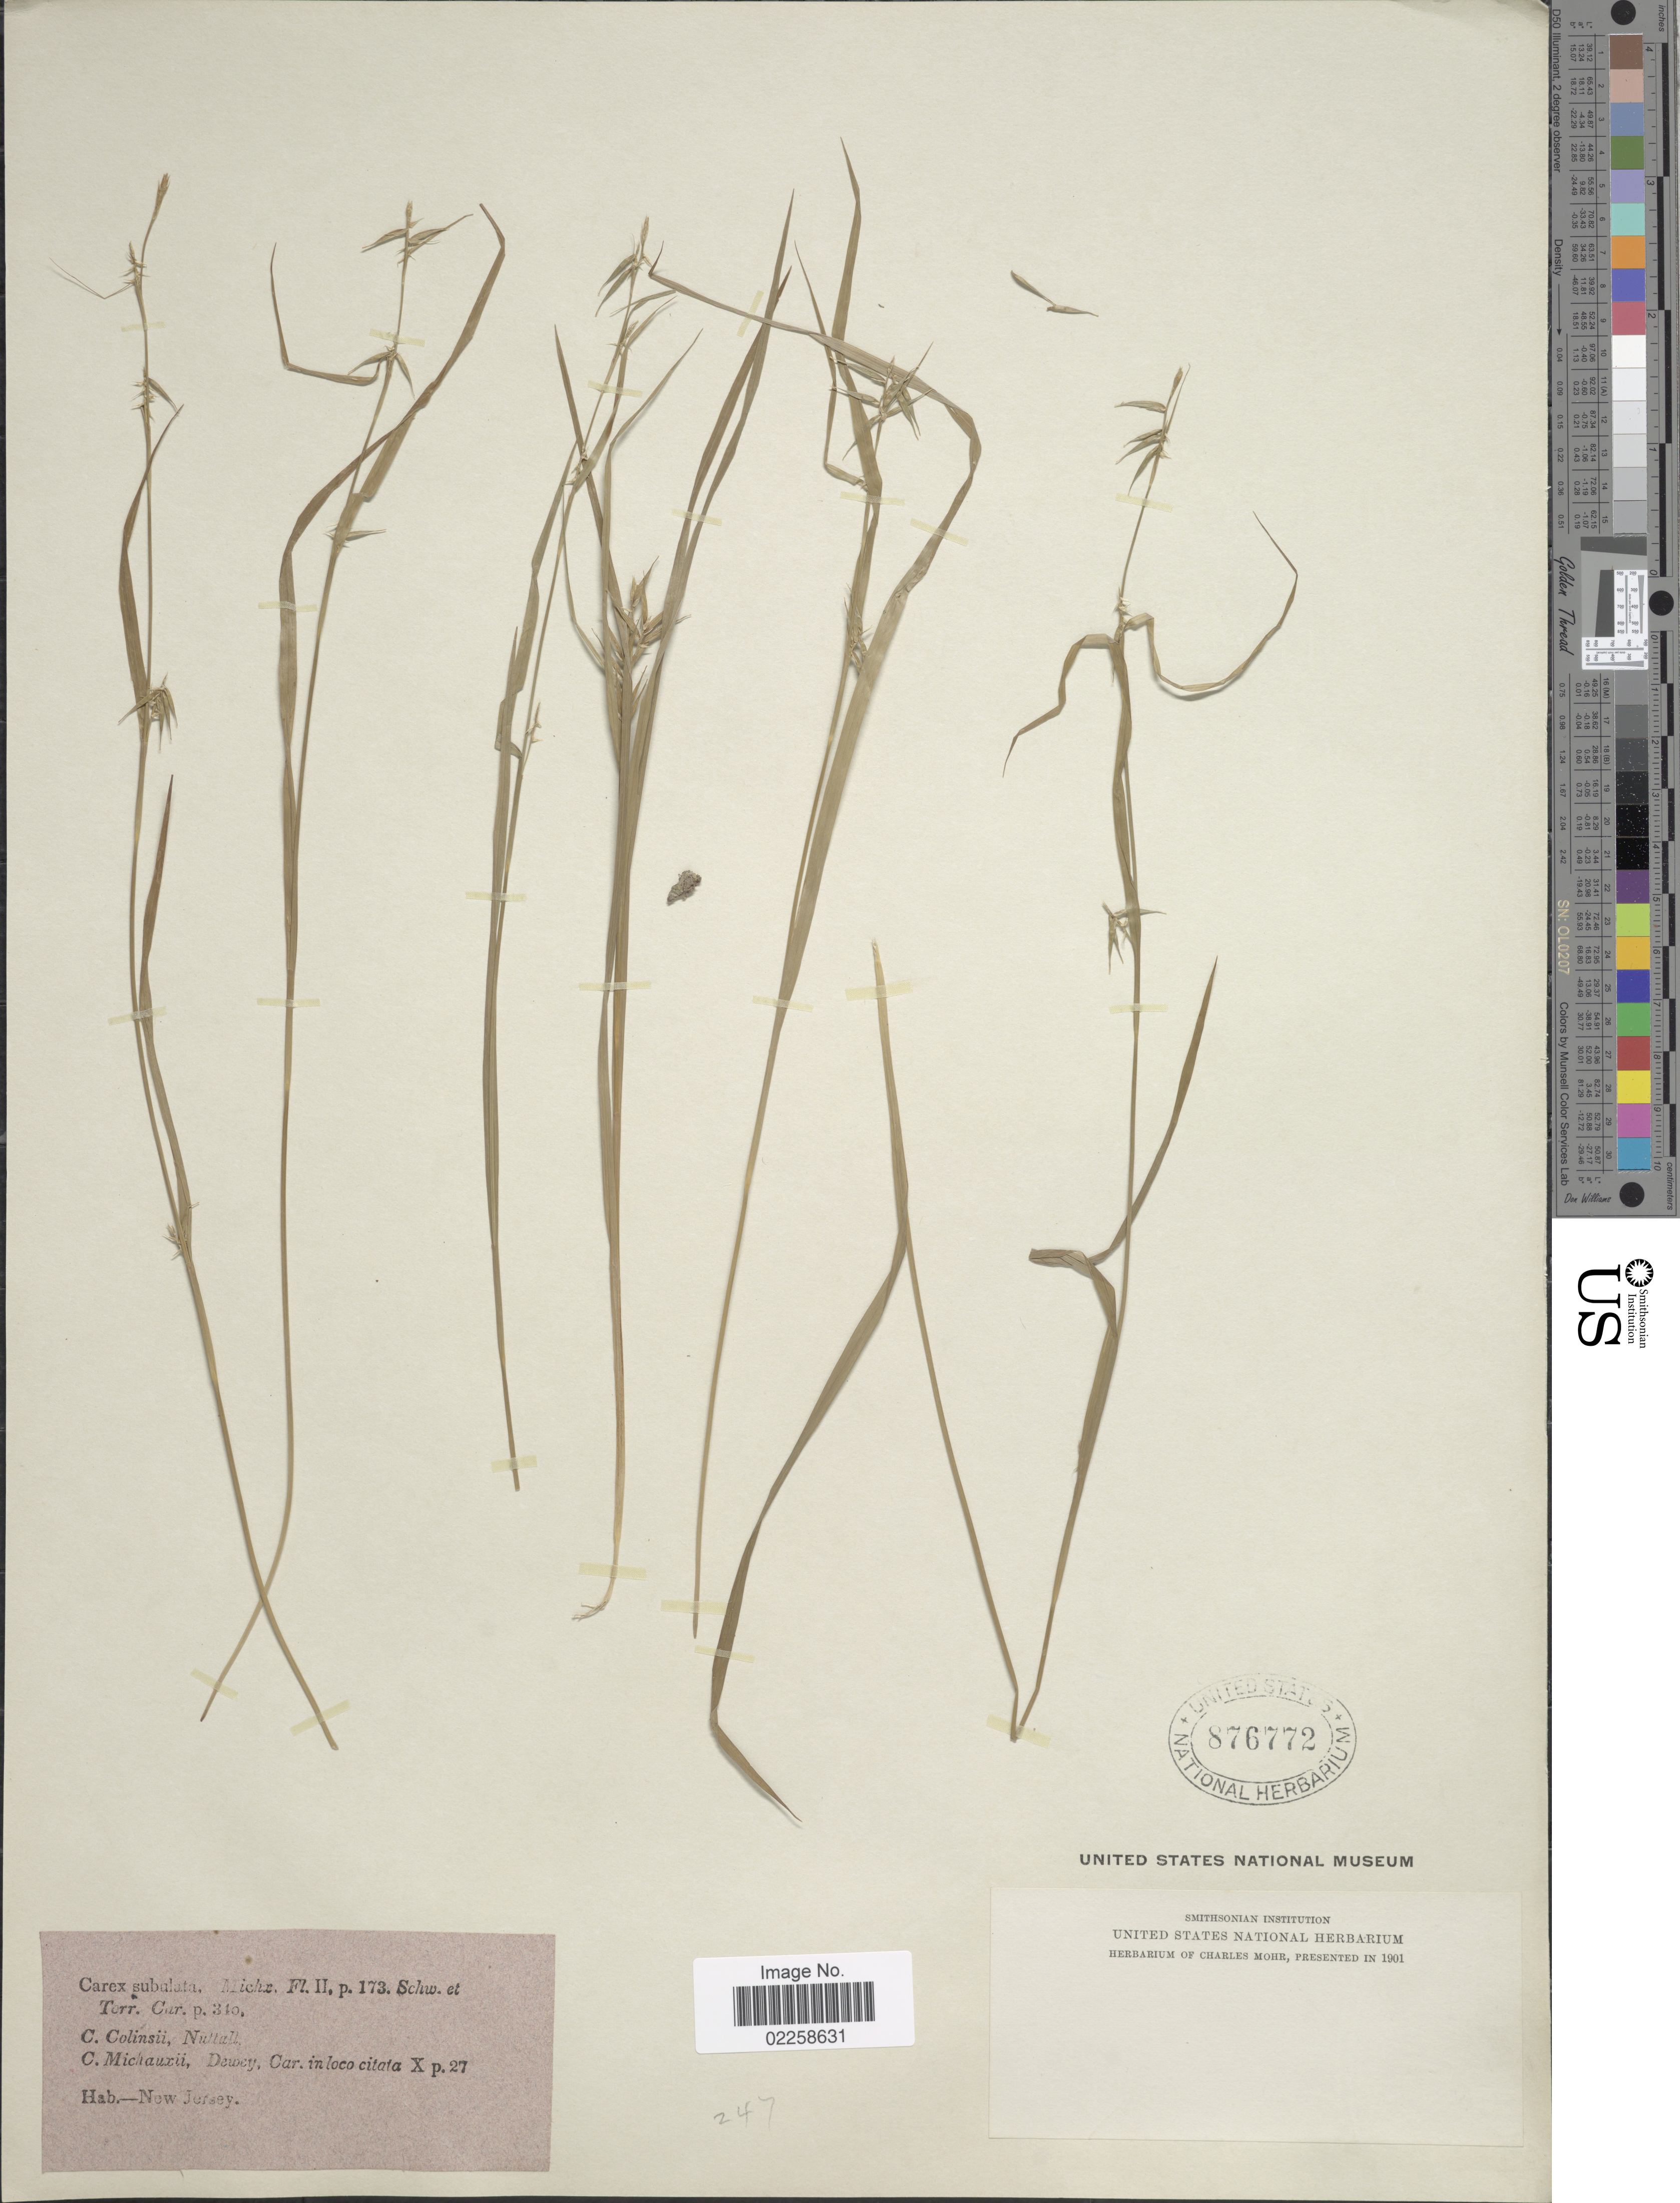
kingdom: Plantae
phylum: Tracheophyta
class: Liliopsida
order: Poales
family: Cyperaceae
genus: Carex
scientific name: Carex collinsii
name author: Nutt.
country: United States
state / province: New Jersey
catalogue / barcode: US 876772